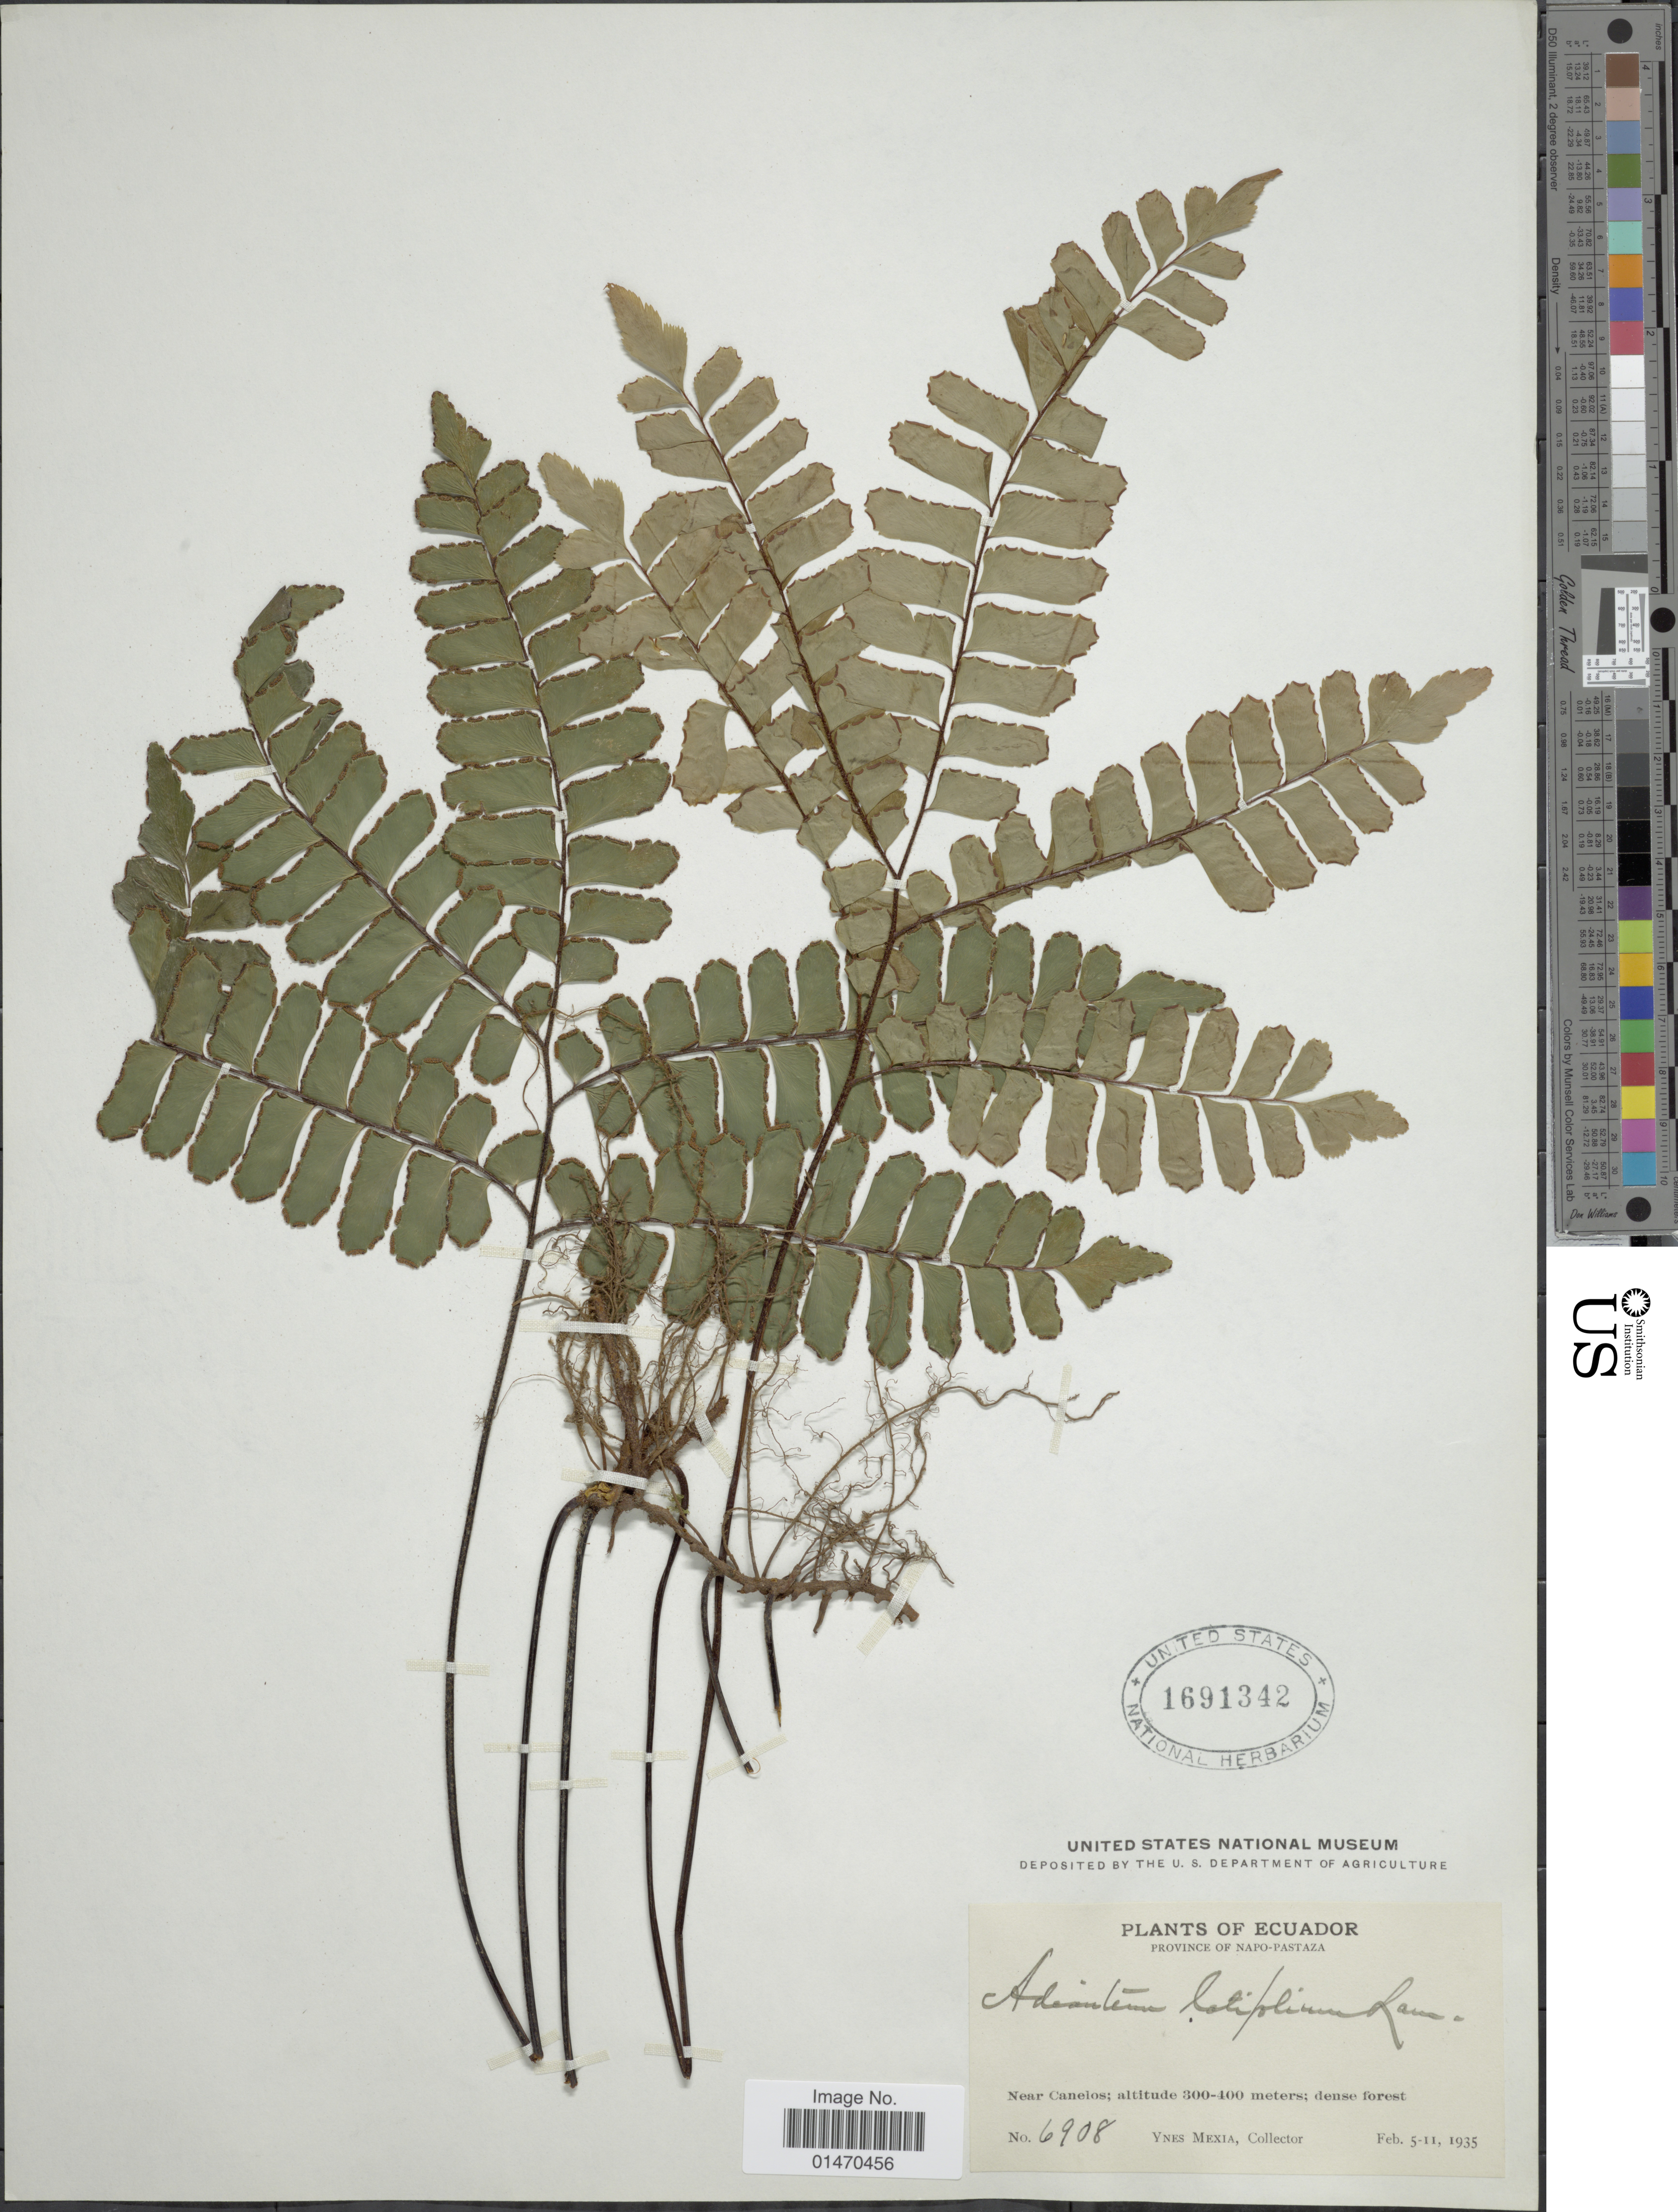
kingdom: Plantae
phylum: Tracheophyta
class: Polypodiopsida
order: Polypodiales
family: Pteridaceae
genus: Adiantum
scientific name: Adiantum latifolium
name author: Lam.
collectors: Y. Mexia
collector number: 6908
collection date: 1935-02-05/1935-02-11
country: Ecuador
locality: Ecuador, Province of Napo-Pastaza, near Canelos, dense forest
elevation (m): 300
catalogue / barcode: US 1691342